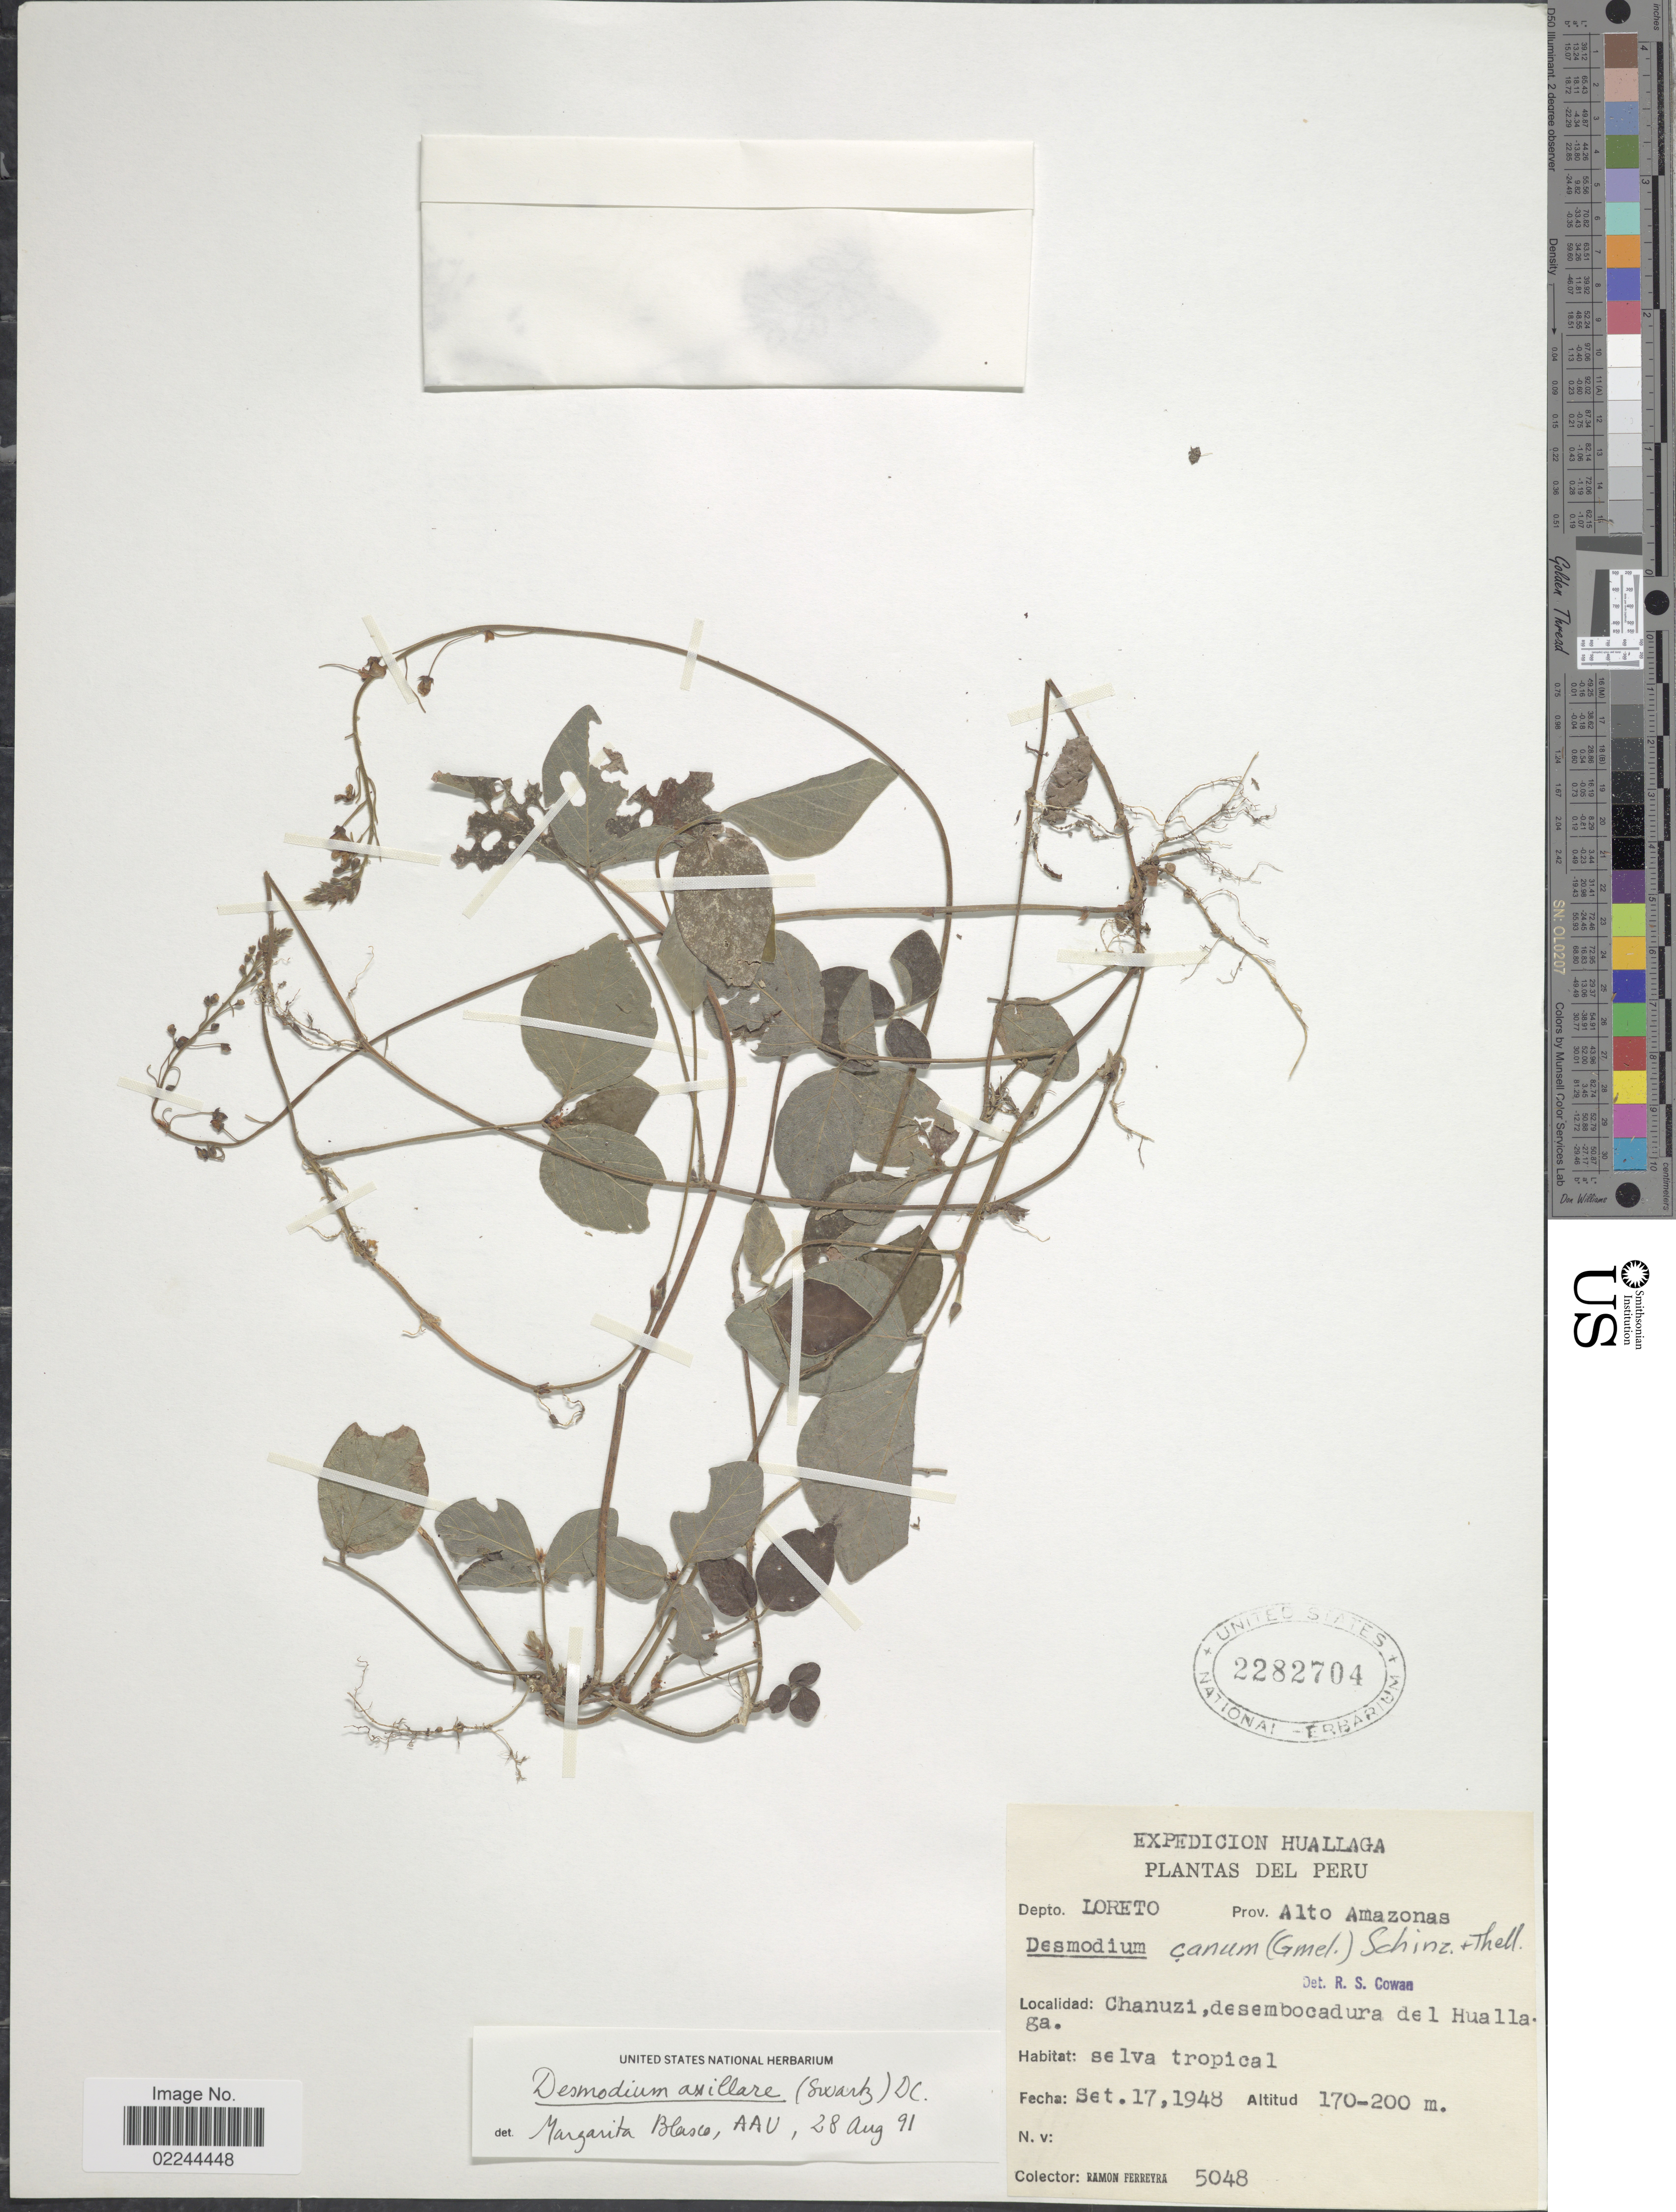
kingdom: Plantae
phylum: Tracheophyta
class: Magnoliopsida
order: Fabales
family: Fabaceae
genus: Desmodium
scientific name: Desmodium axillare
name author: (Sw.) DC.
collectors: R. A. Ferreyra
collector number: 5048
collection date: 1948-09-17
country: Peru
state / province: Loreto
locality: Depto. Loreto. Prov. Alto Amazonas. Chanuzi, desembocadura del Huallaga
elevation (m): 170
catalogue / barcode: US 2282704